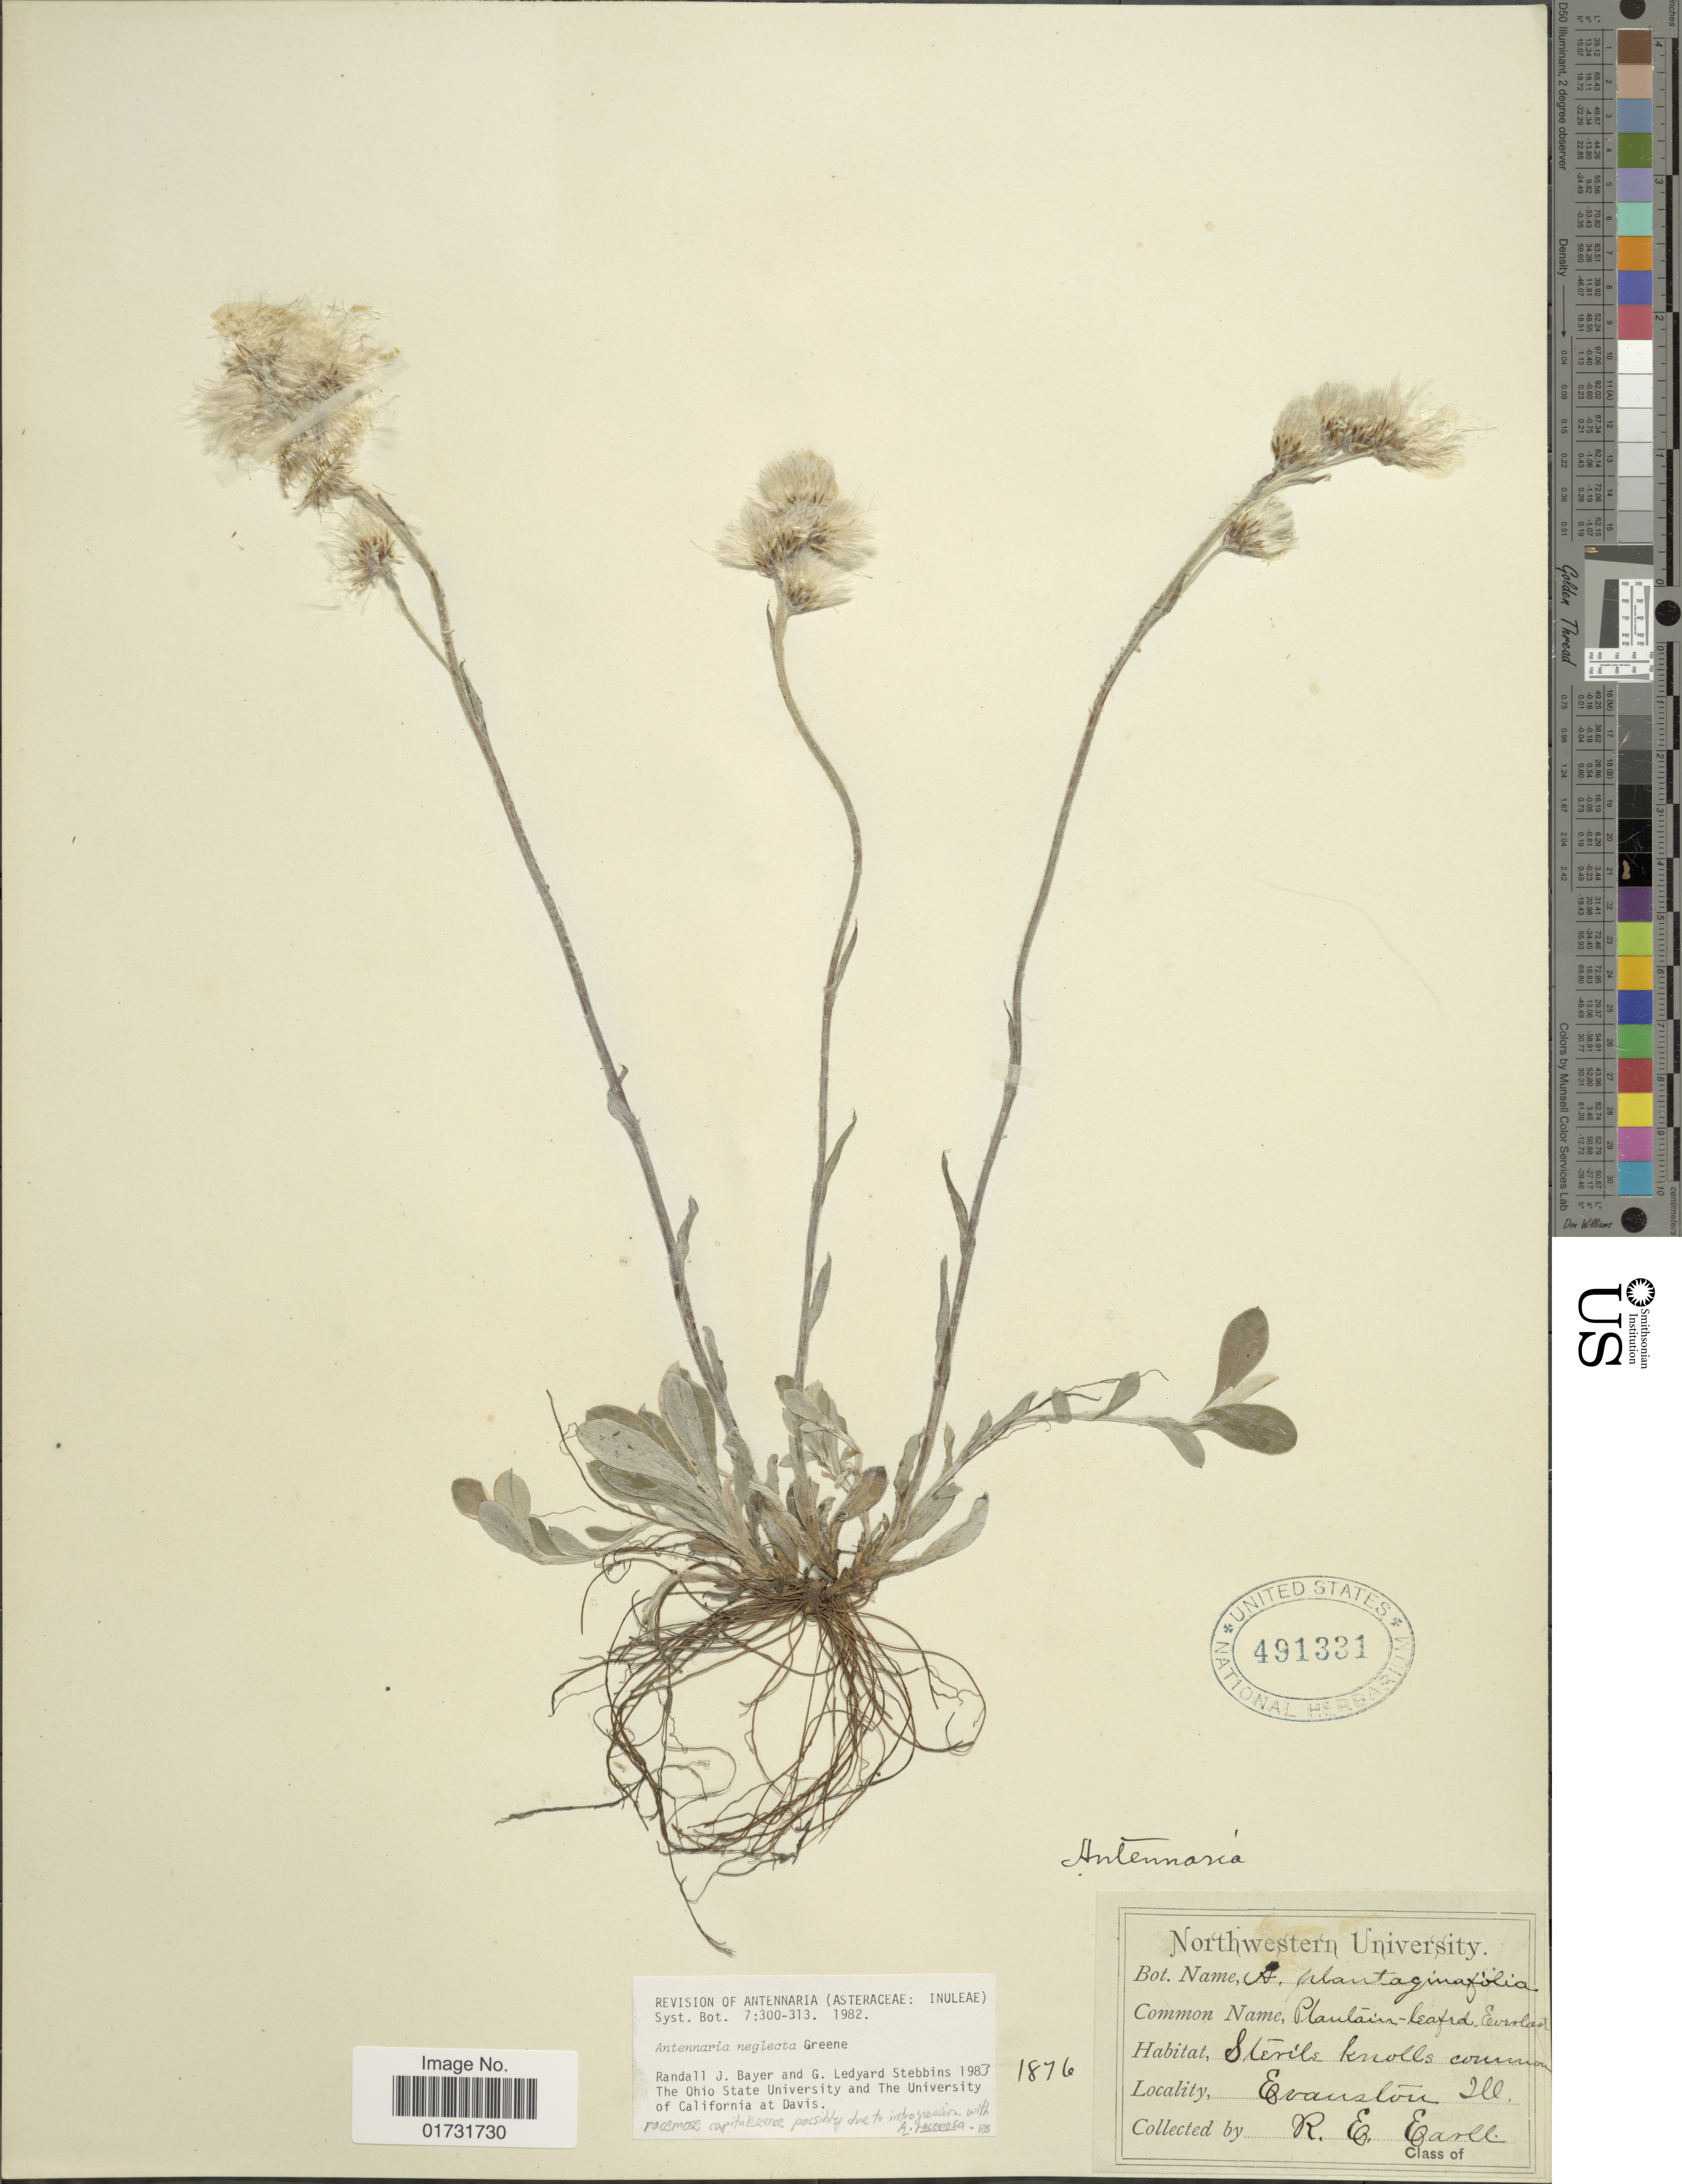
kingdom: Plantae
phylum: Tracheophyta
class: Magnoliopsida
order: Asterales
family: Asteraceae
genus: Antennaria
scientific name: Antennaria neglecta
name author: Greene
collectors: R. Earle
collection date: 1876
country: United States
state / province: Illinois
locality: Evanston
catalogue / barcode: US 491331